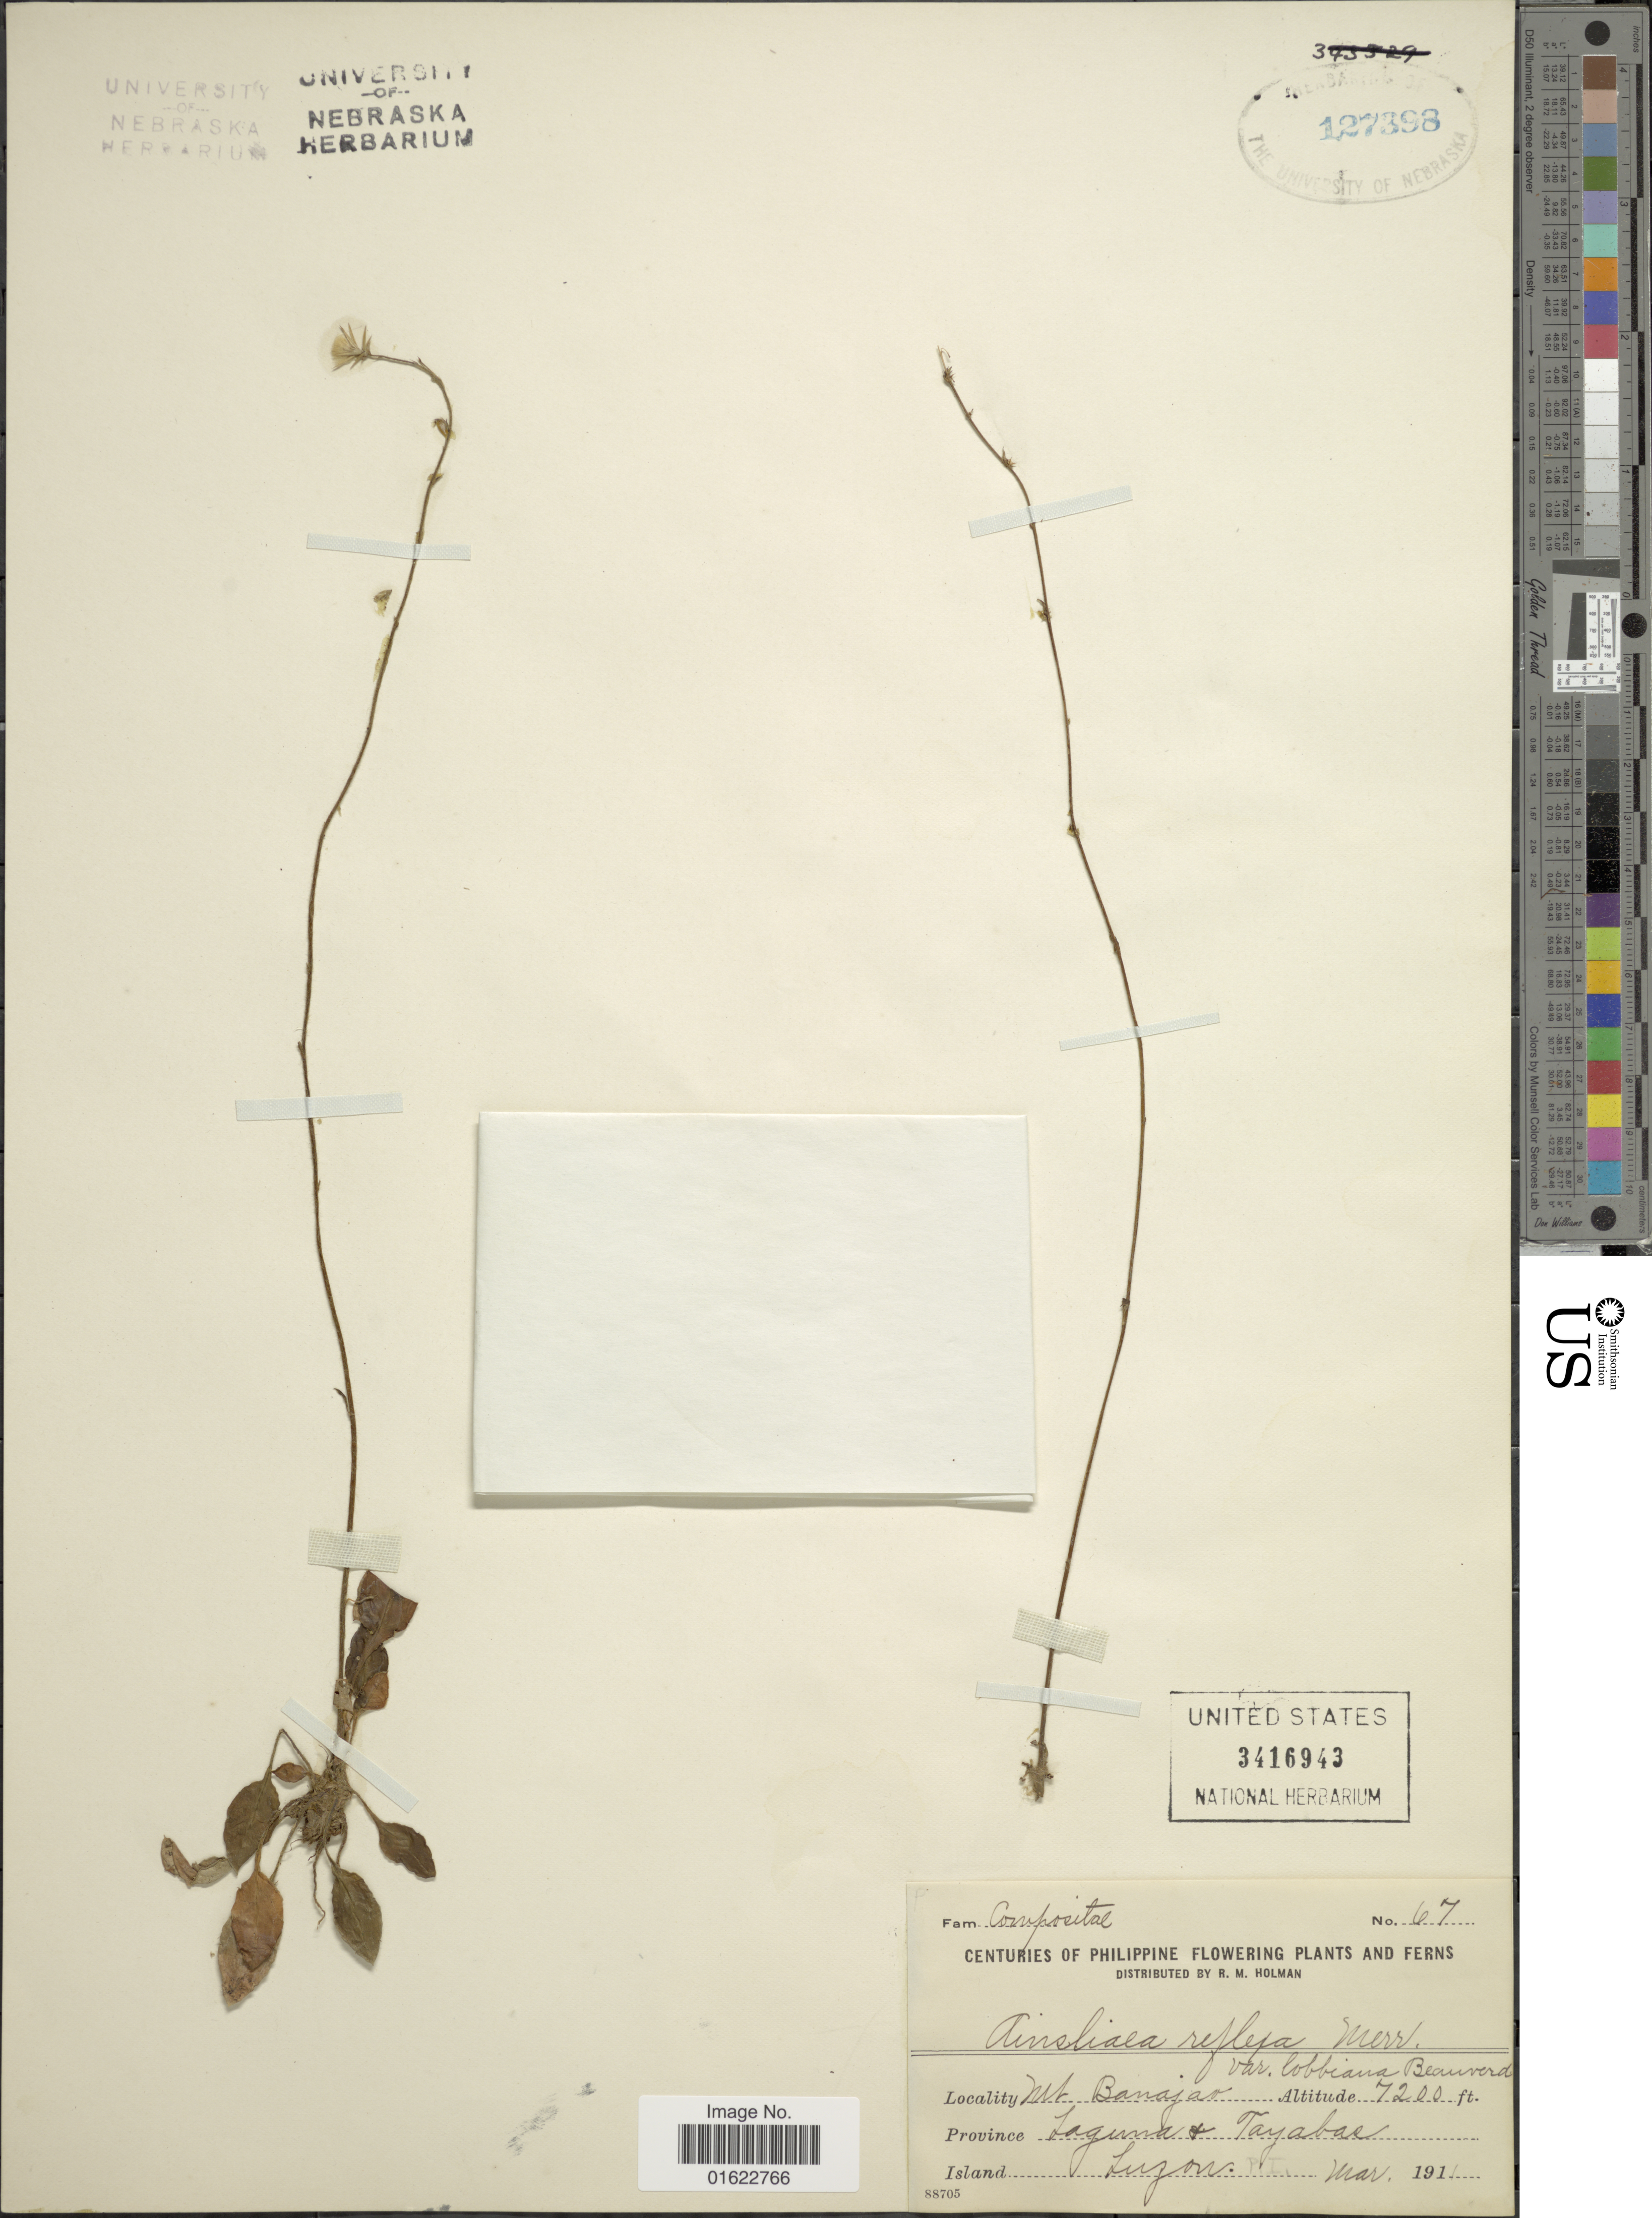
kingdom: Plantae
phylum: Tracheophyta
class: Magnoliopsida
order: Asterales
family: Asteraceae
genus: Ainsliaea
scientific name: Ainsliaea reflexa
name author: Merr.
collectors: R. Holman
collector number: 67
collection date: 1911-03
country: Philippines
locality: Mt Banajao, Province Laguna & Tayabas, Island Luzon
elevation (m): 2195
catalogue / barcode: US 3416943